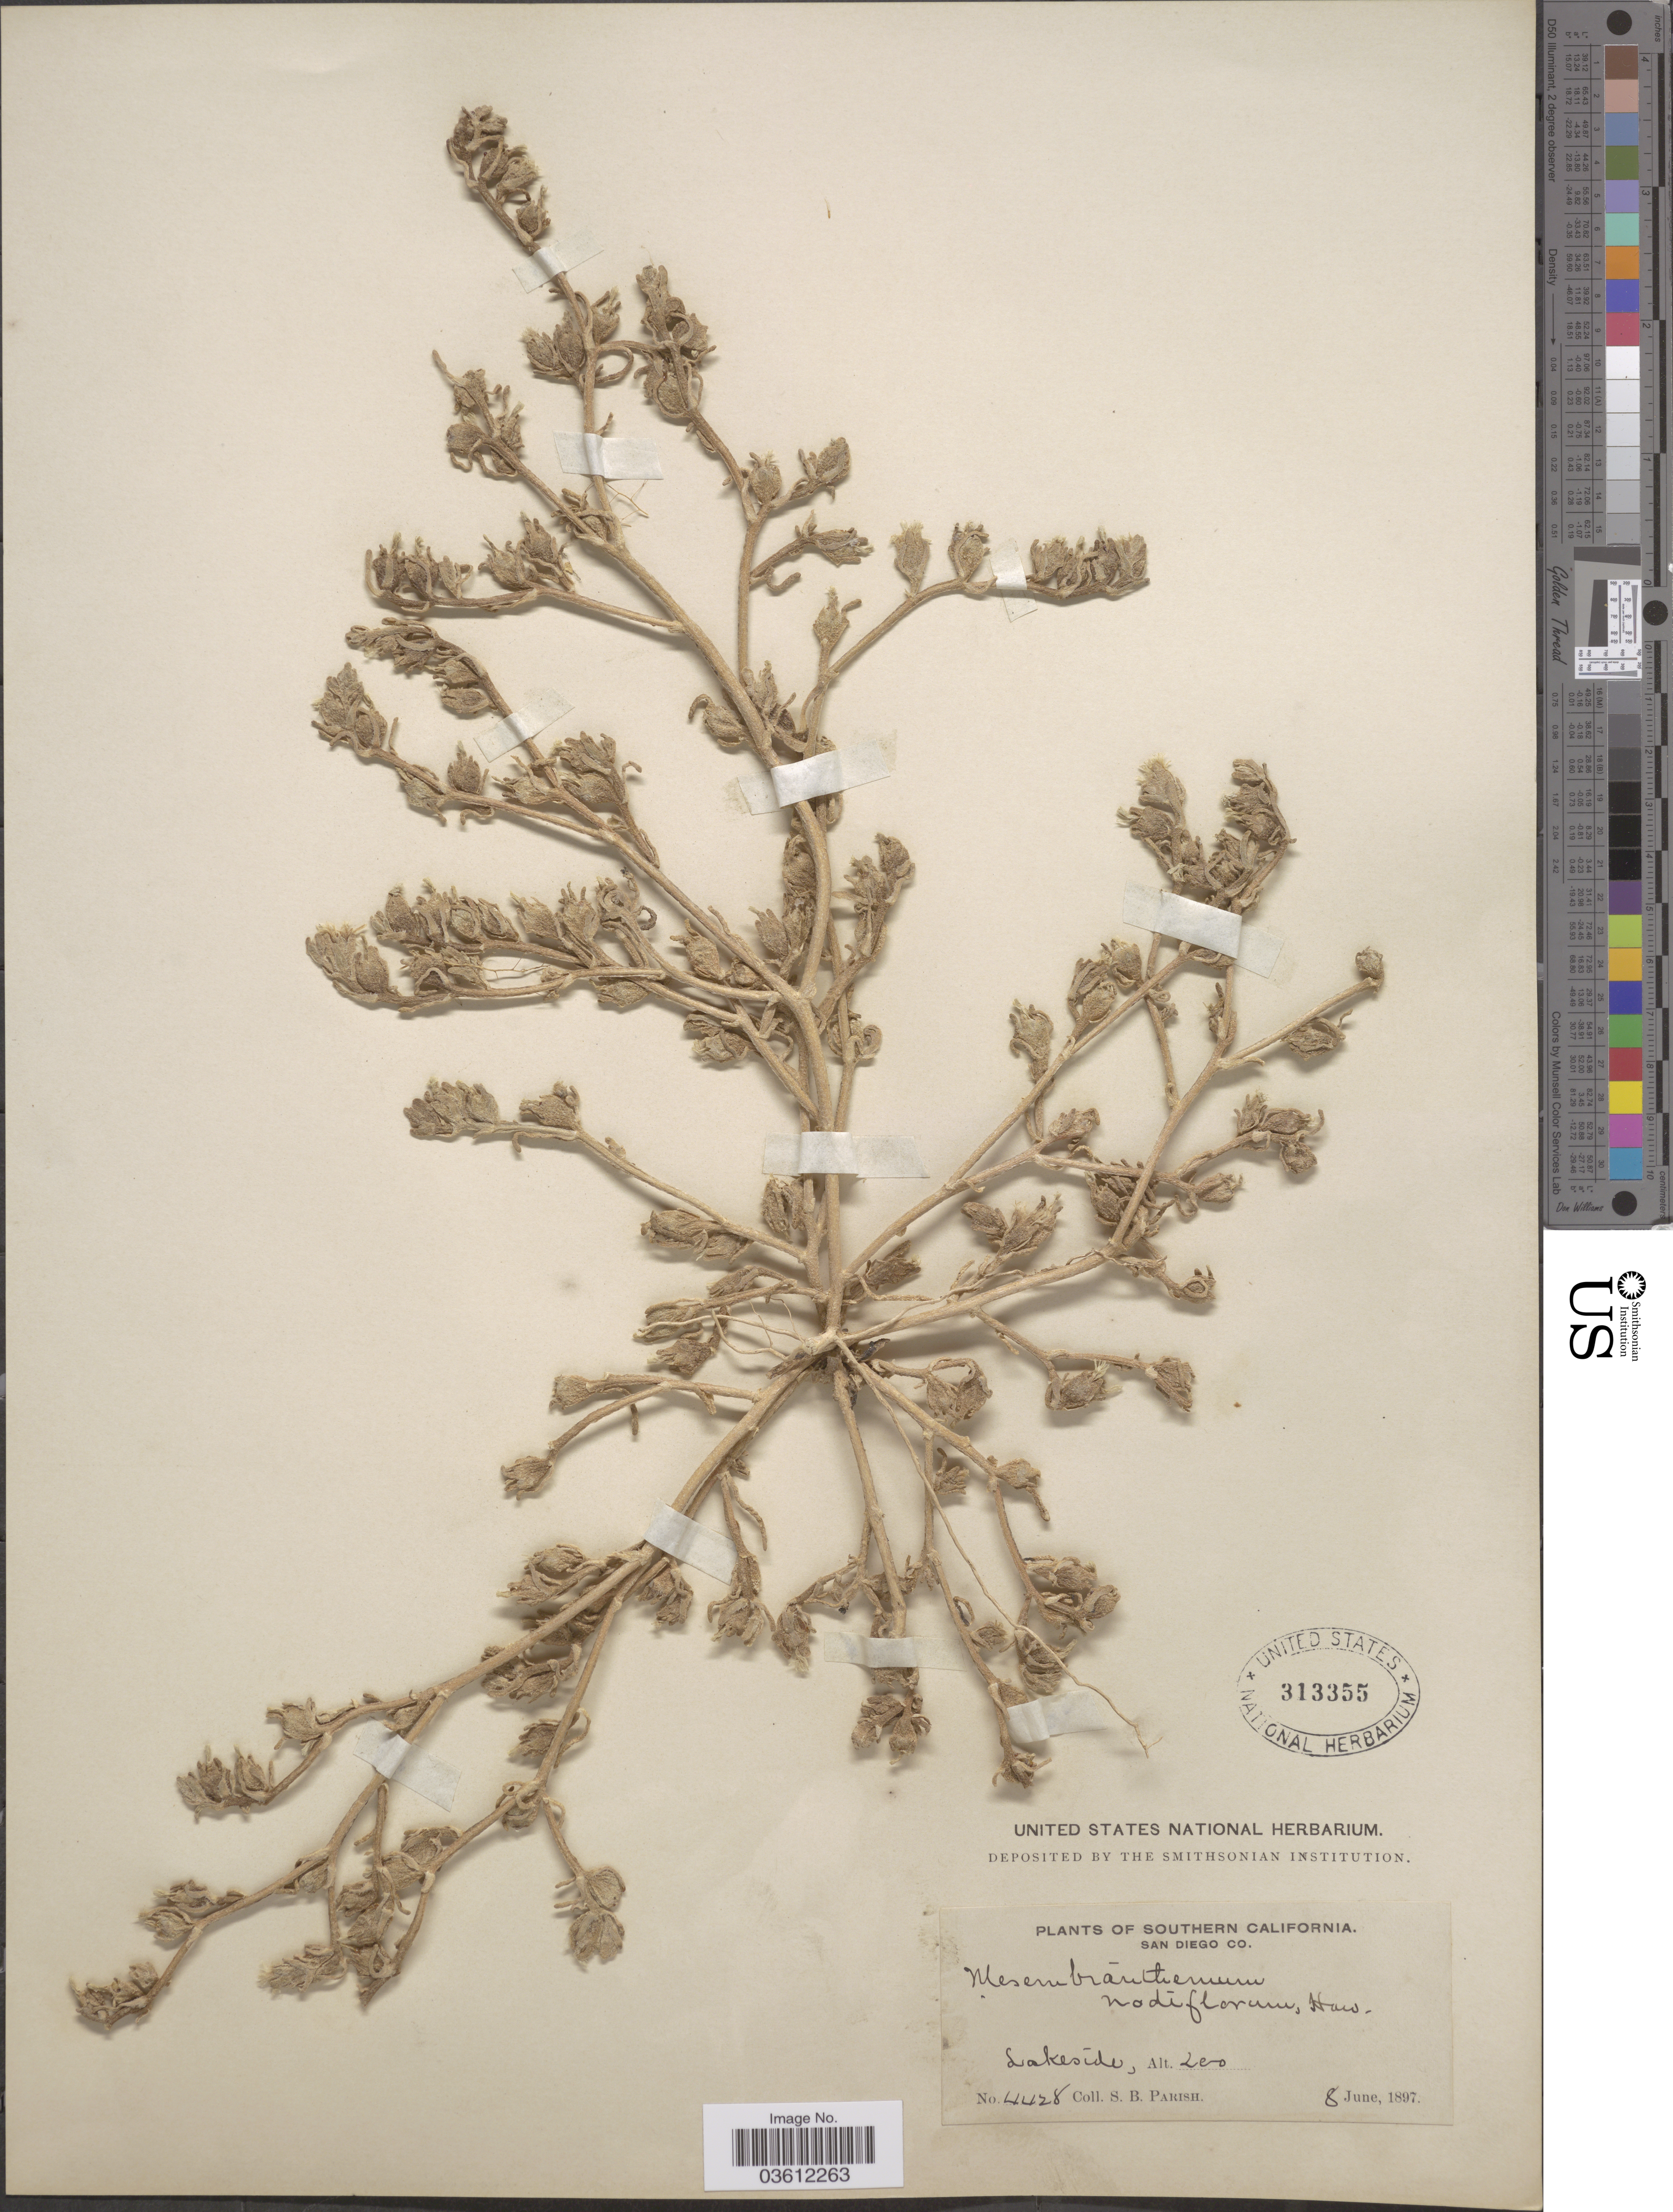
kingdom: Plantae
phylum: Tracheophyta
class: Magnoliopsida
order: Caryophyllales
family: Aizoaceae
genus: Mesembryanthemum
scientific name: Mesembryanthemum nodiflorum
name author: L.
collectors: S. B. Parish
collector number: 4428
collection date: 1897-06-08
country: United States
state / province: California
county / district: San Diego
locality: Southern California. San Diego Co. Lakeside.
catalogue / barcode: US 313355